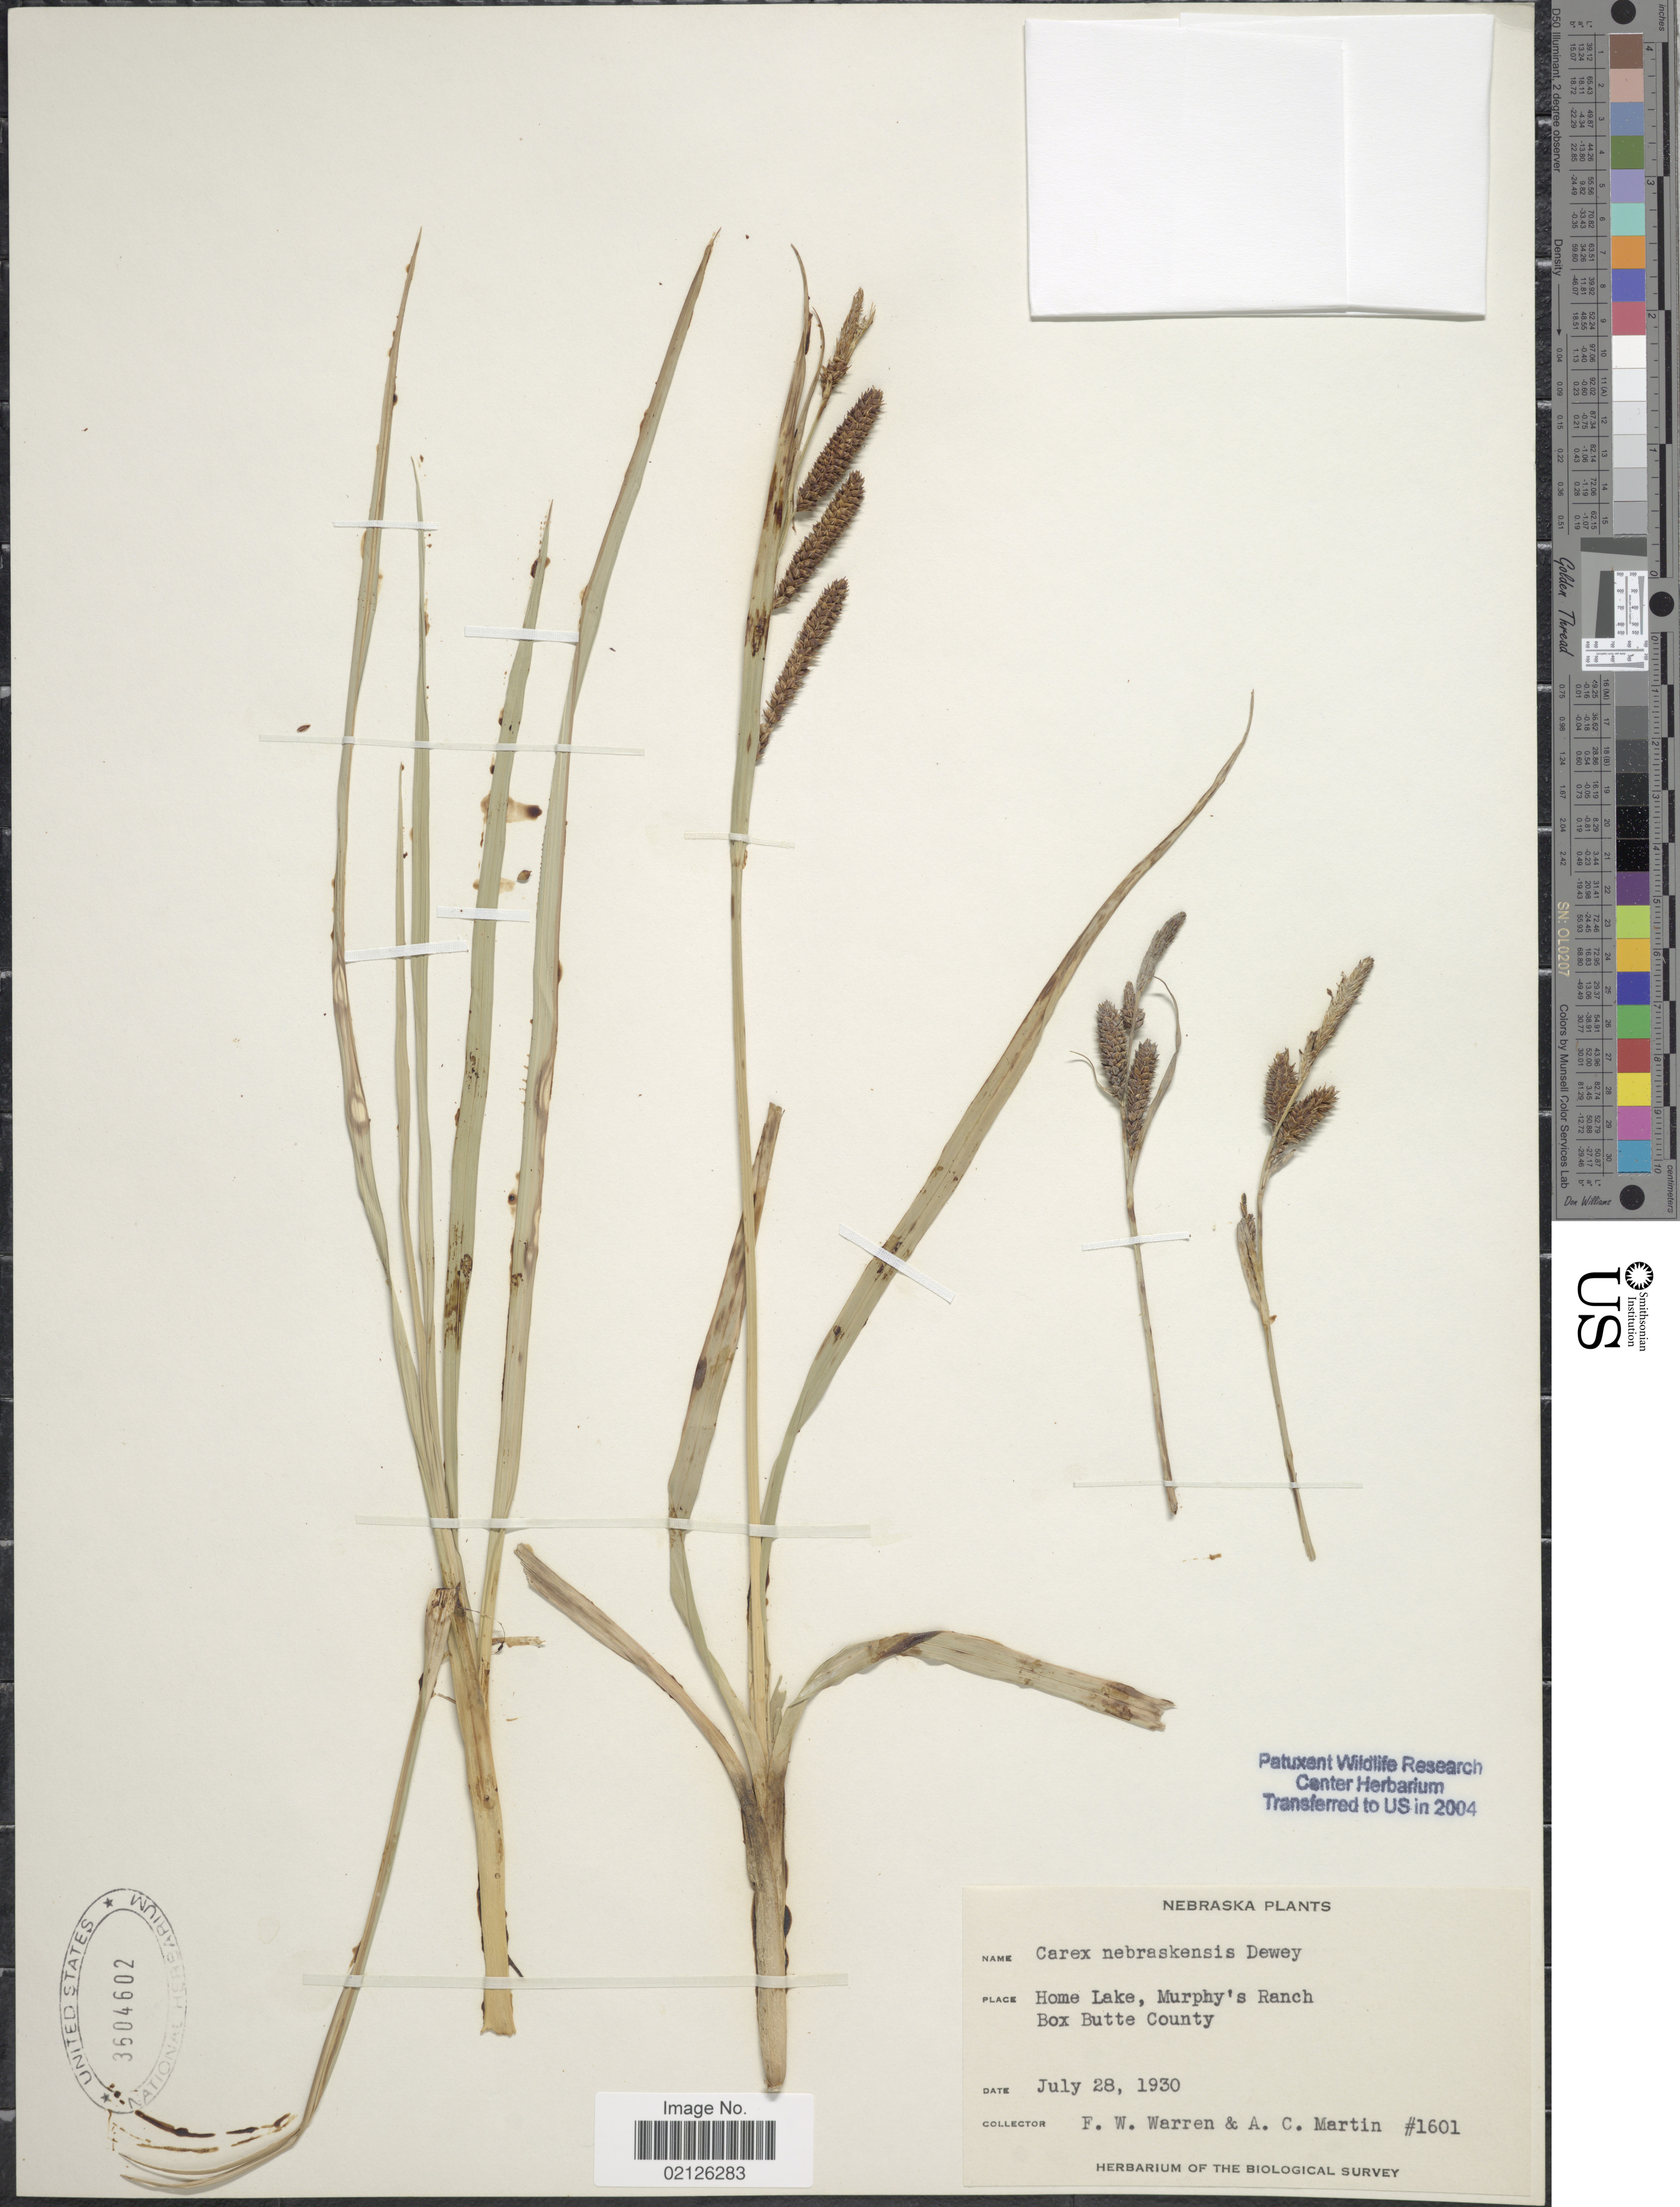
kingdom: Plantae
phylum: Tracheophyta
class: Liliopsida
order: Poales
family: Cyperaceae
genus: Carex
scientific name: Carex nebrascensis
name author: Dewey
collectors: F. Warren & A. C. Martin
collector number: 1601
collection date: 1930-07-28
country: United States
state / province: Nebraska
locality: Home Lake, Murphy's Ranch, Box Butte County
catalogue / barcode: US 3604602